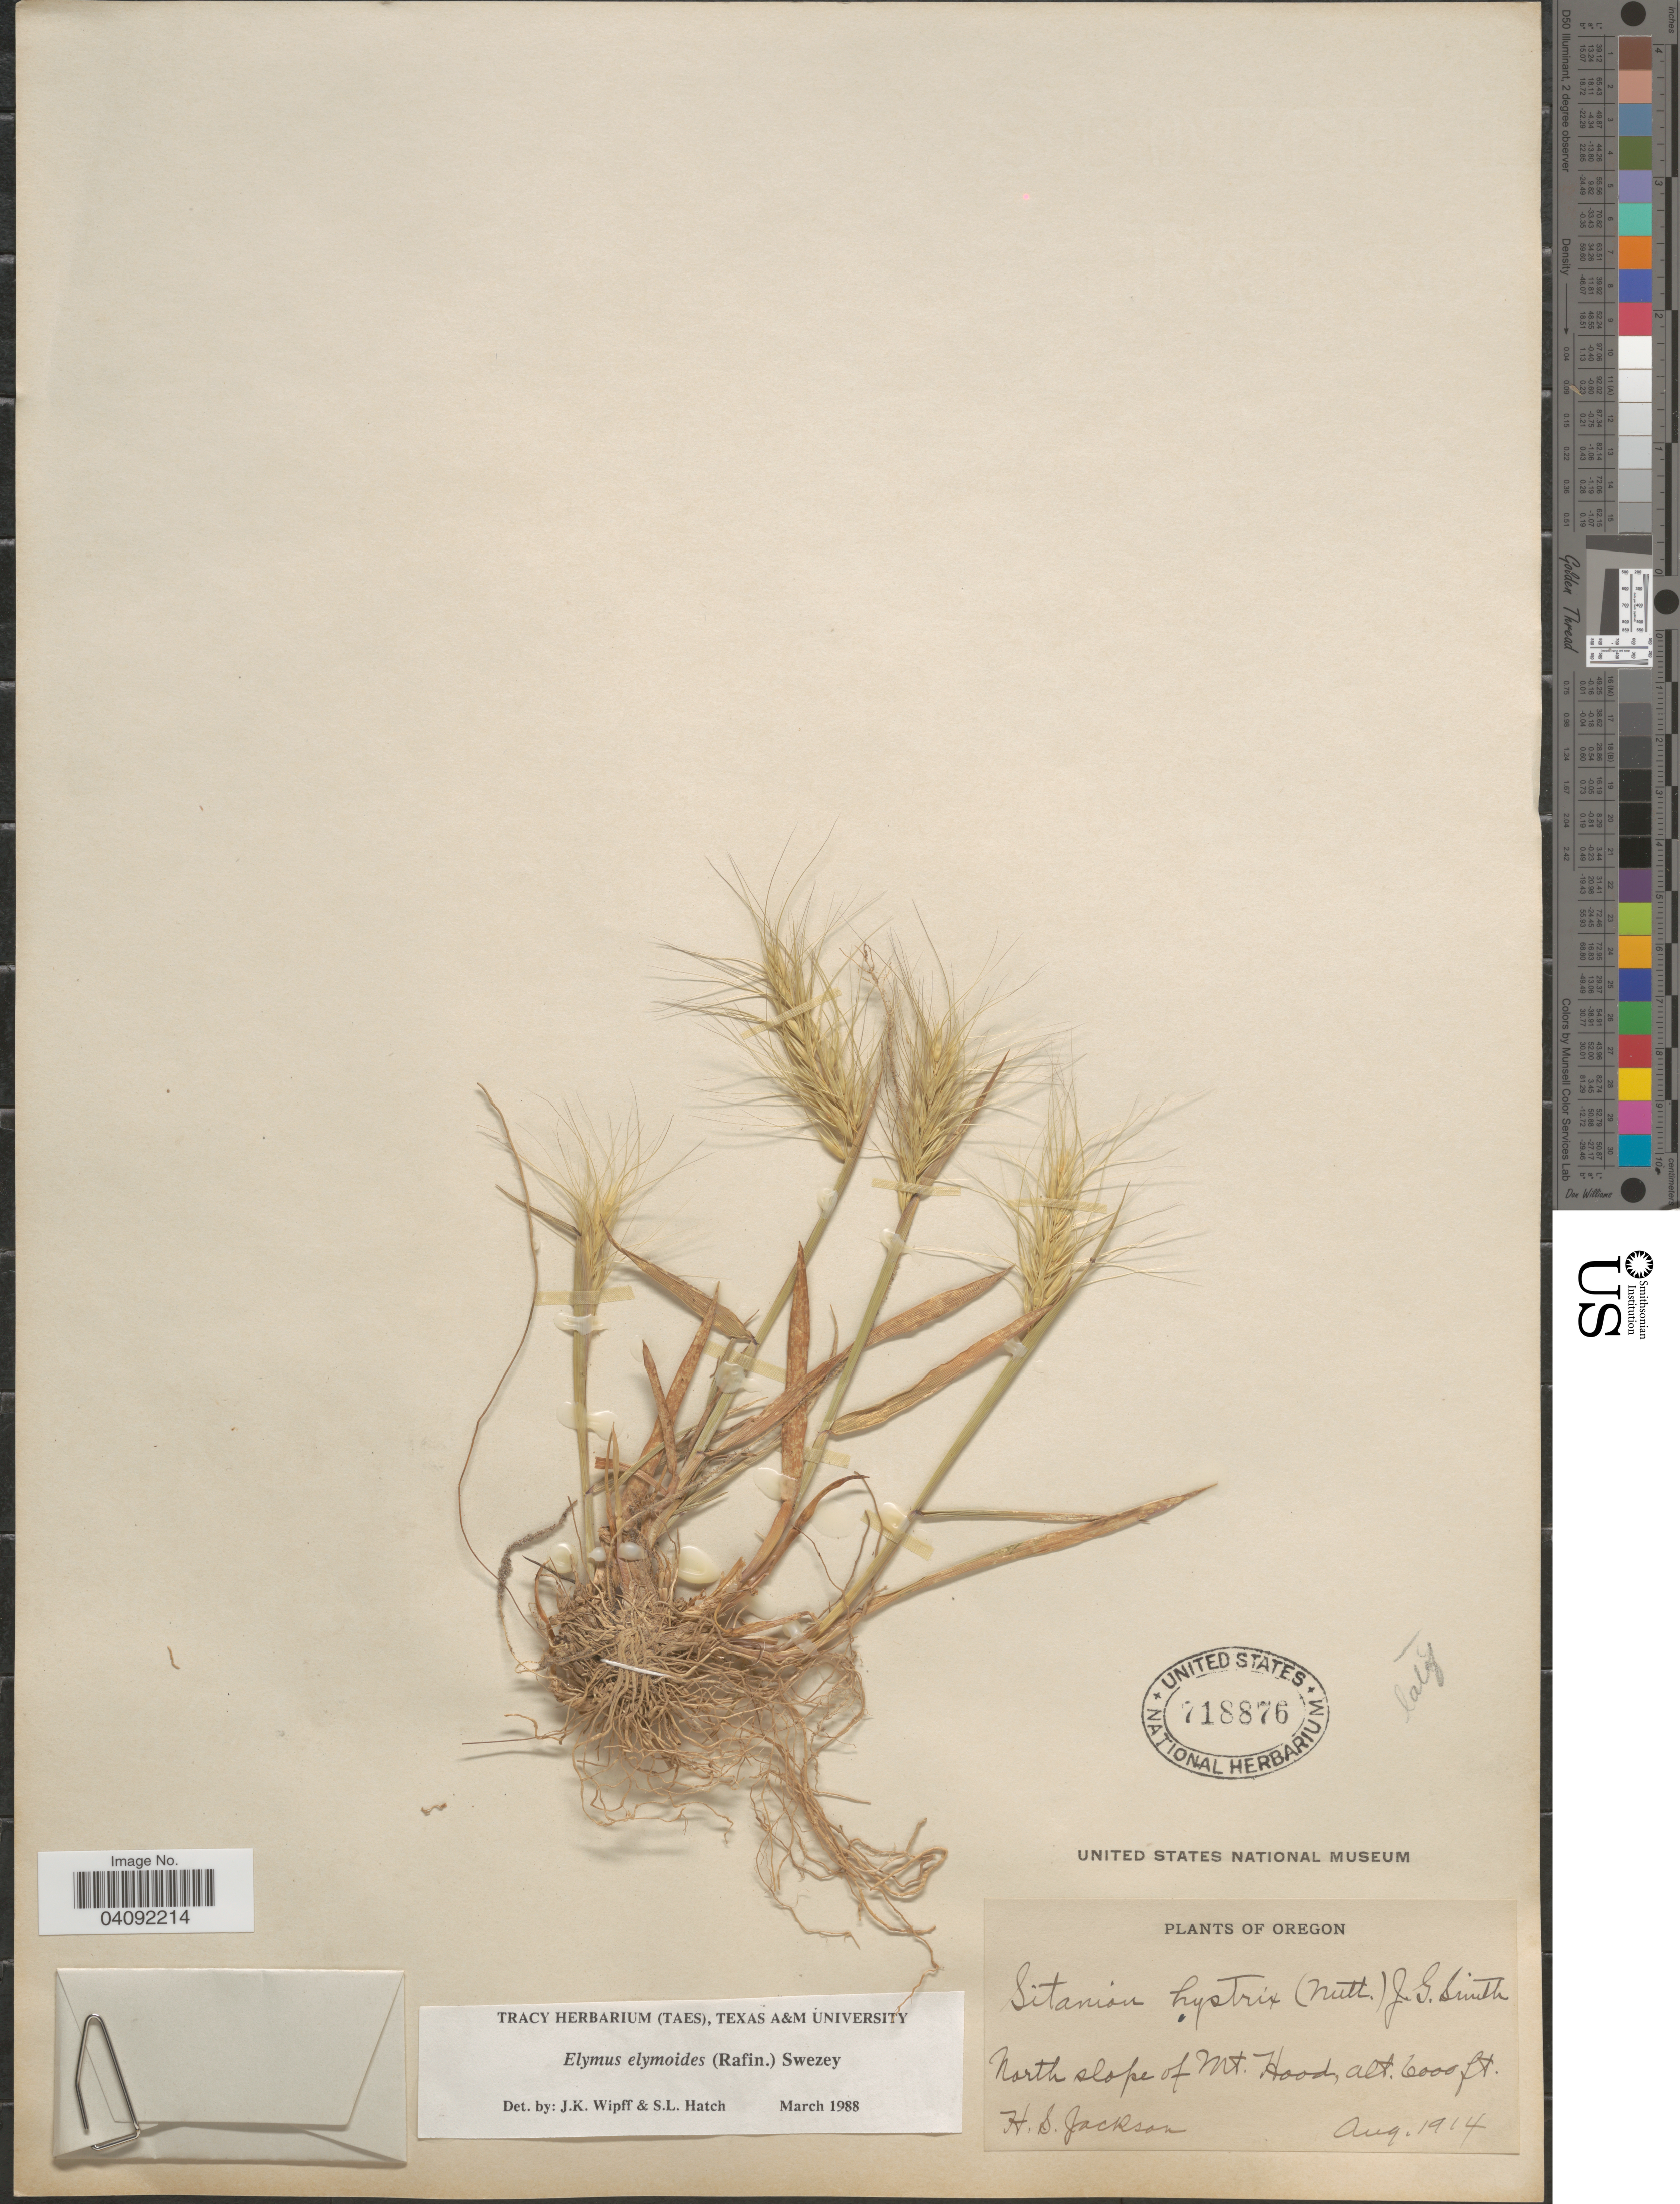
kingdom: Plantae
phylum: Tracheophyta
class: Liliopsida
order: Poales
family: Poaceae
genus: Elymus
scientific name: Elymus elymoides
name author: (Raf.) Swezey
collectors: H. Jackson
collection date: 1914-08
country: United States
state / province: Oregon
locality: North slope of Mt. Hood.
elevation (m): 1829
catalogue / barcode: US 718876